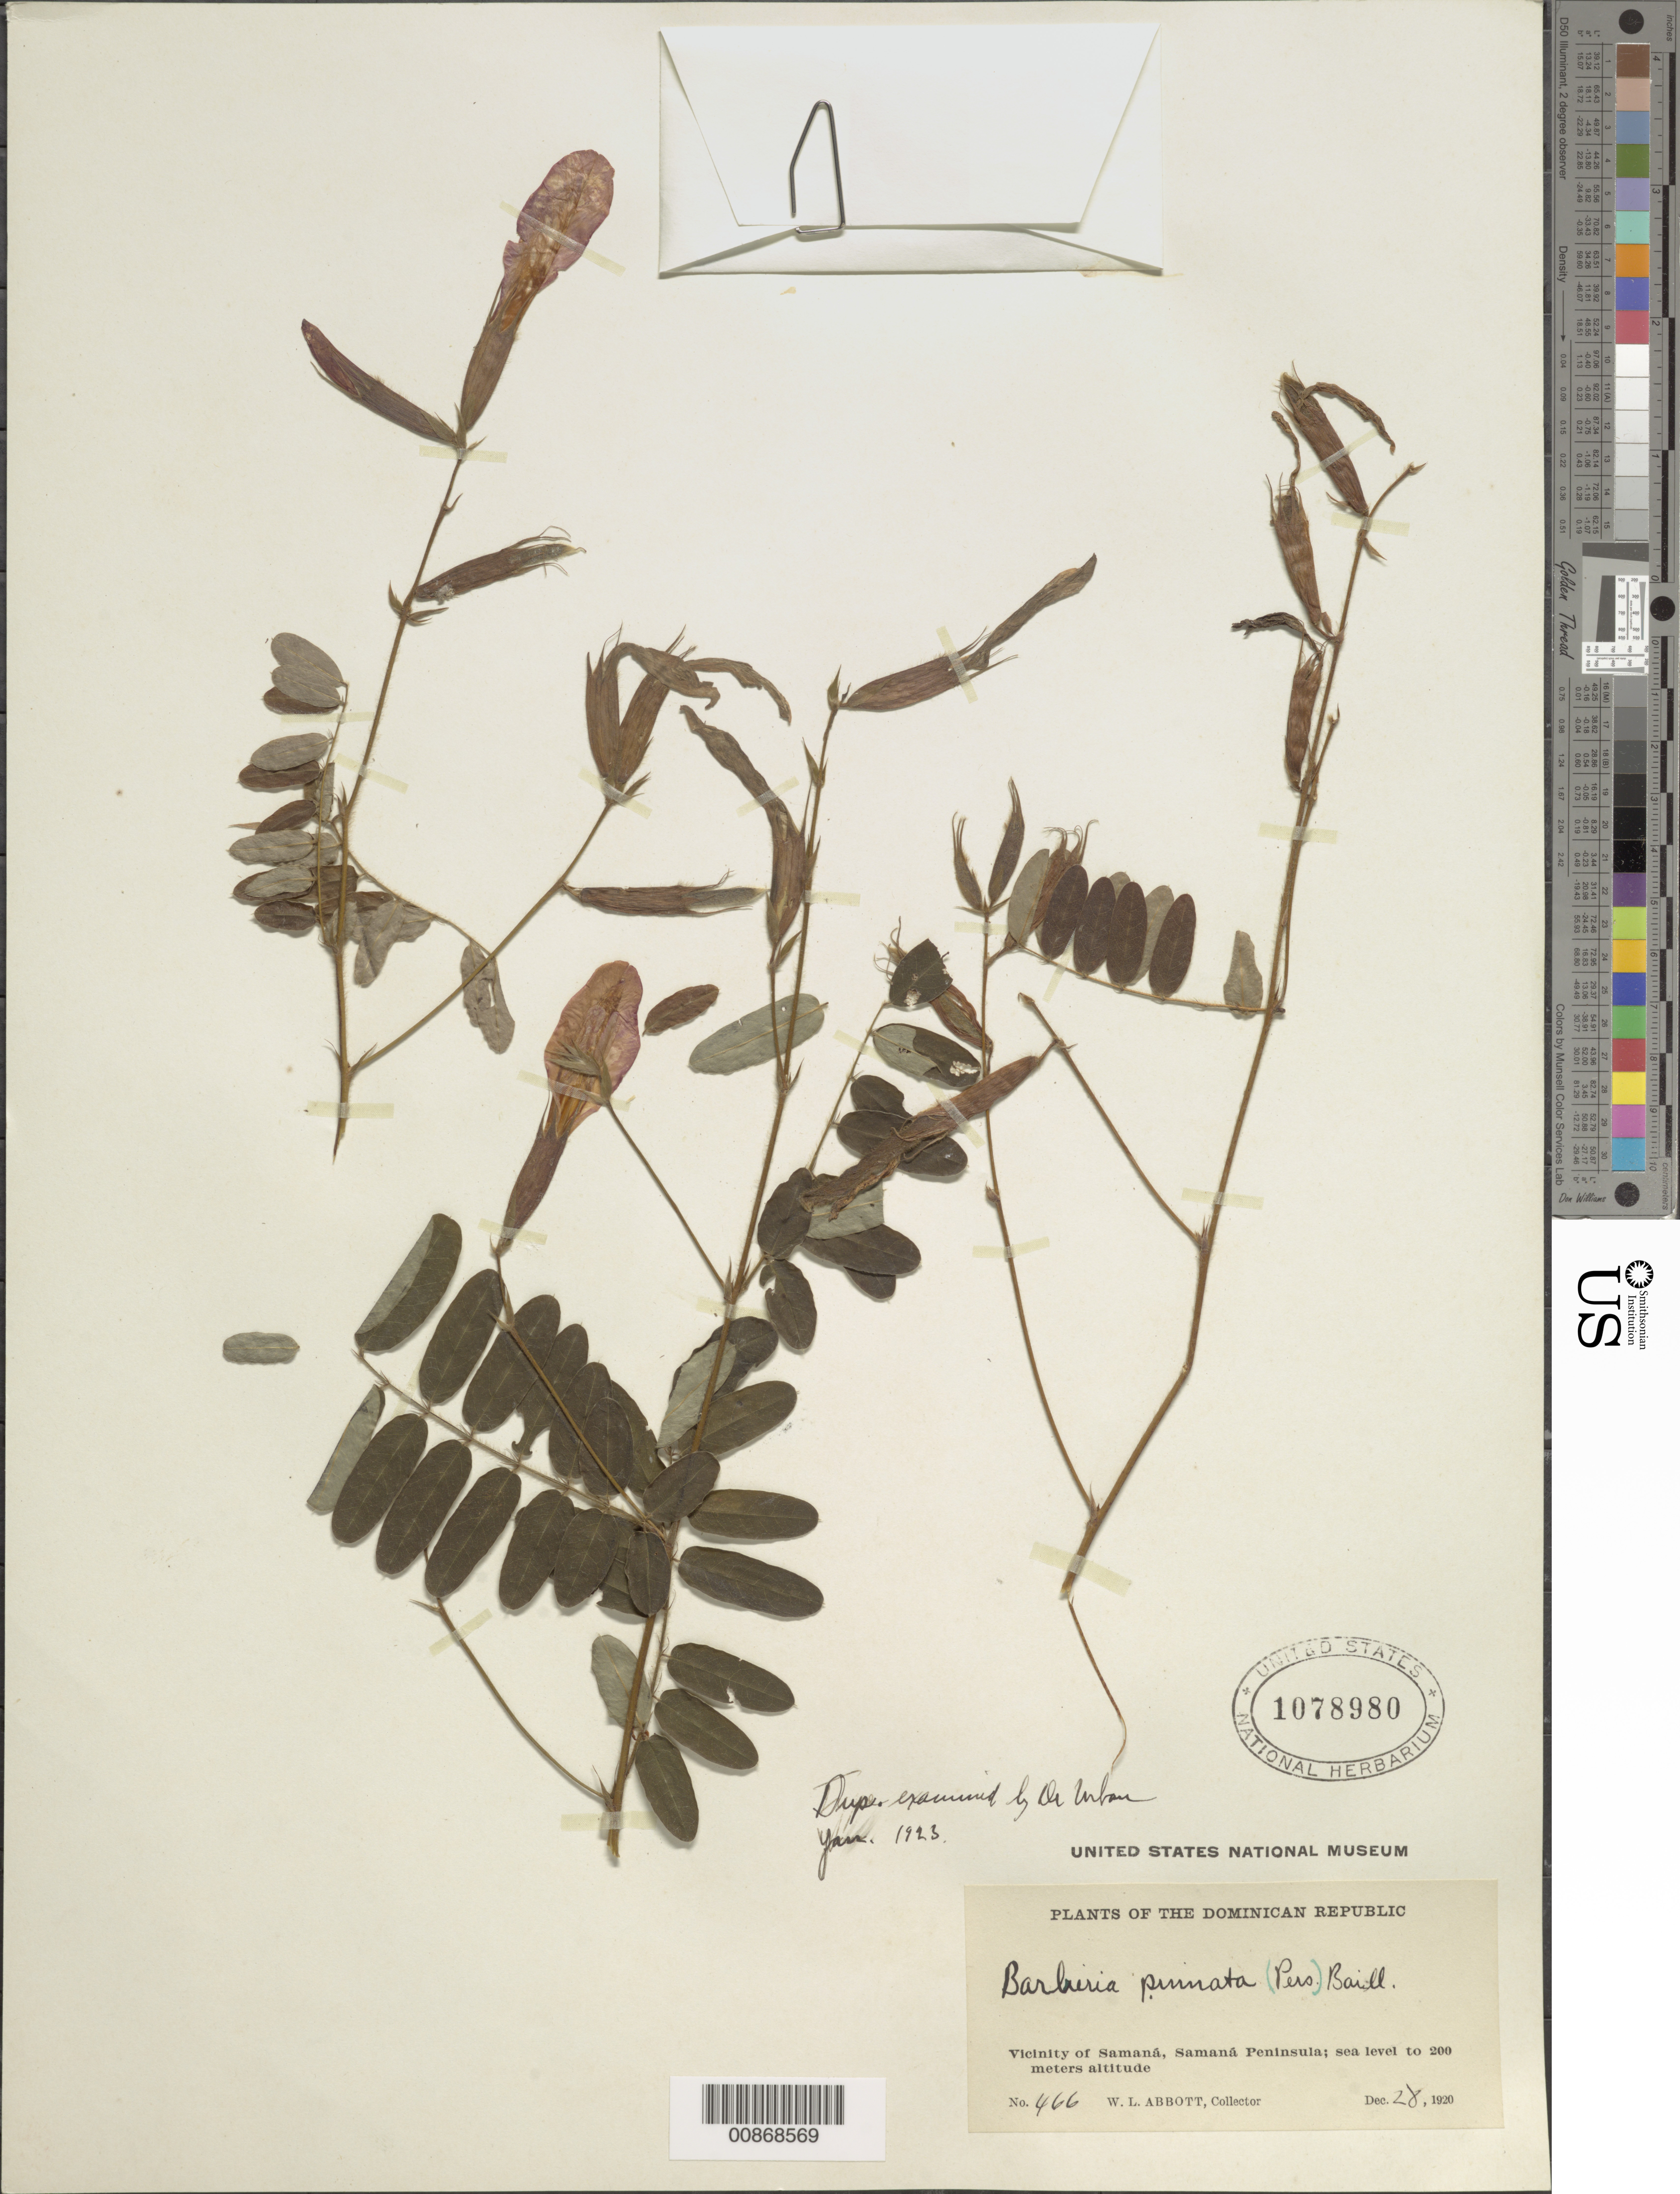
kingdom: Plantae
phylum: Tracheophyta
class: Magnoliopsida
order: Fabales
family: Fabaceae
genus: Barbieria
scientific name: Barbieria pinnata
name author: (Pers.) Baill.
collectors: W. L. Abbott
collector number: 466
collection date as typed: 28 Dec 1920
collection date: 1920-12-28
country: Dominican Republic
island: Hispaniola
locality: Vicinity of Samaná, Samaná Peninsula.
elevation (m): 0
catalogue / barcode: US 1078980